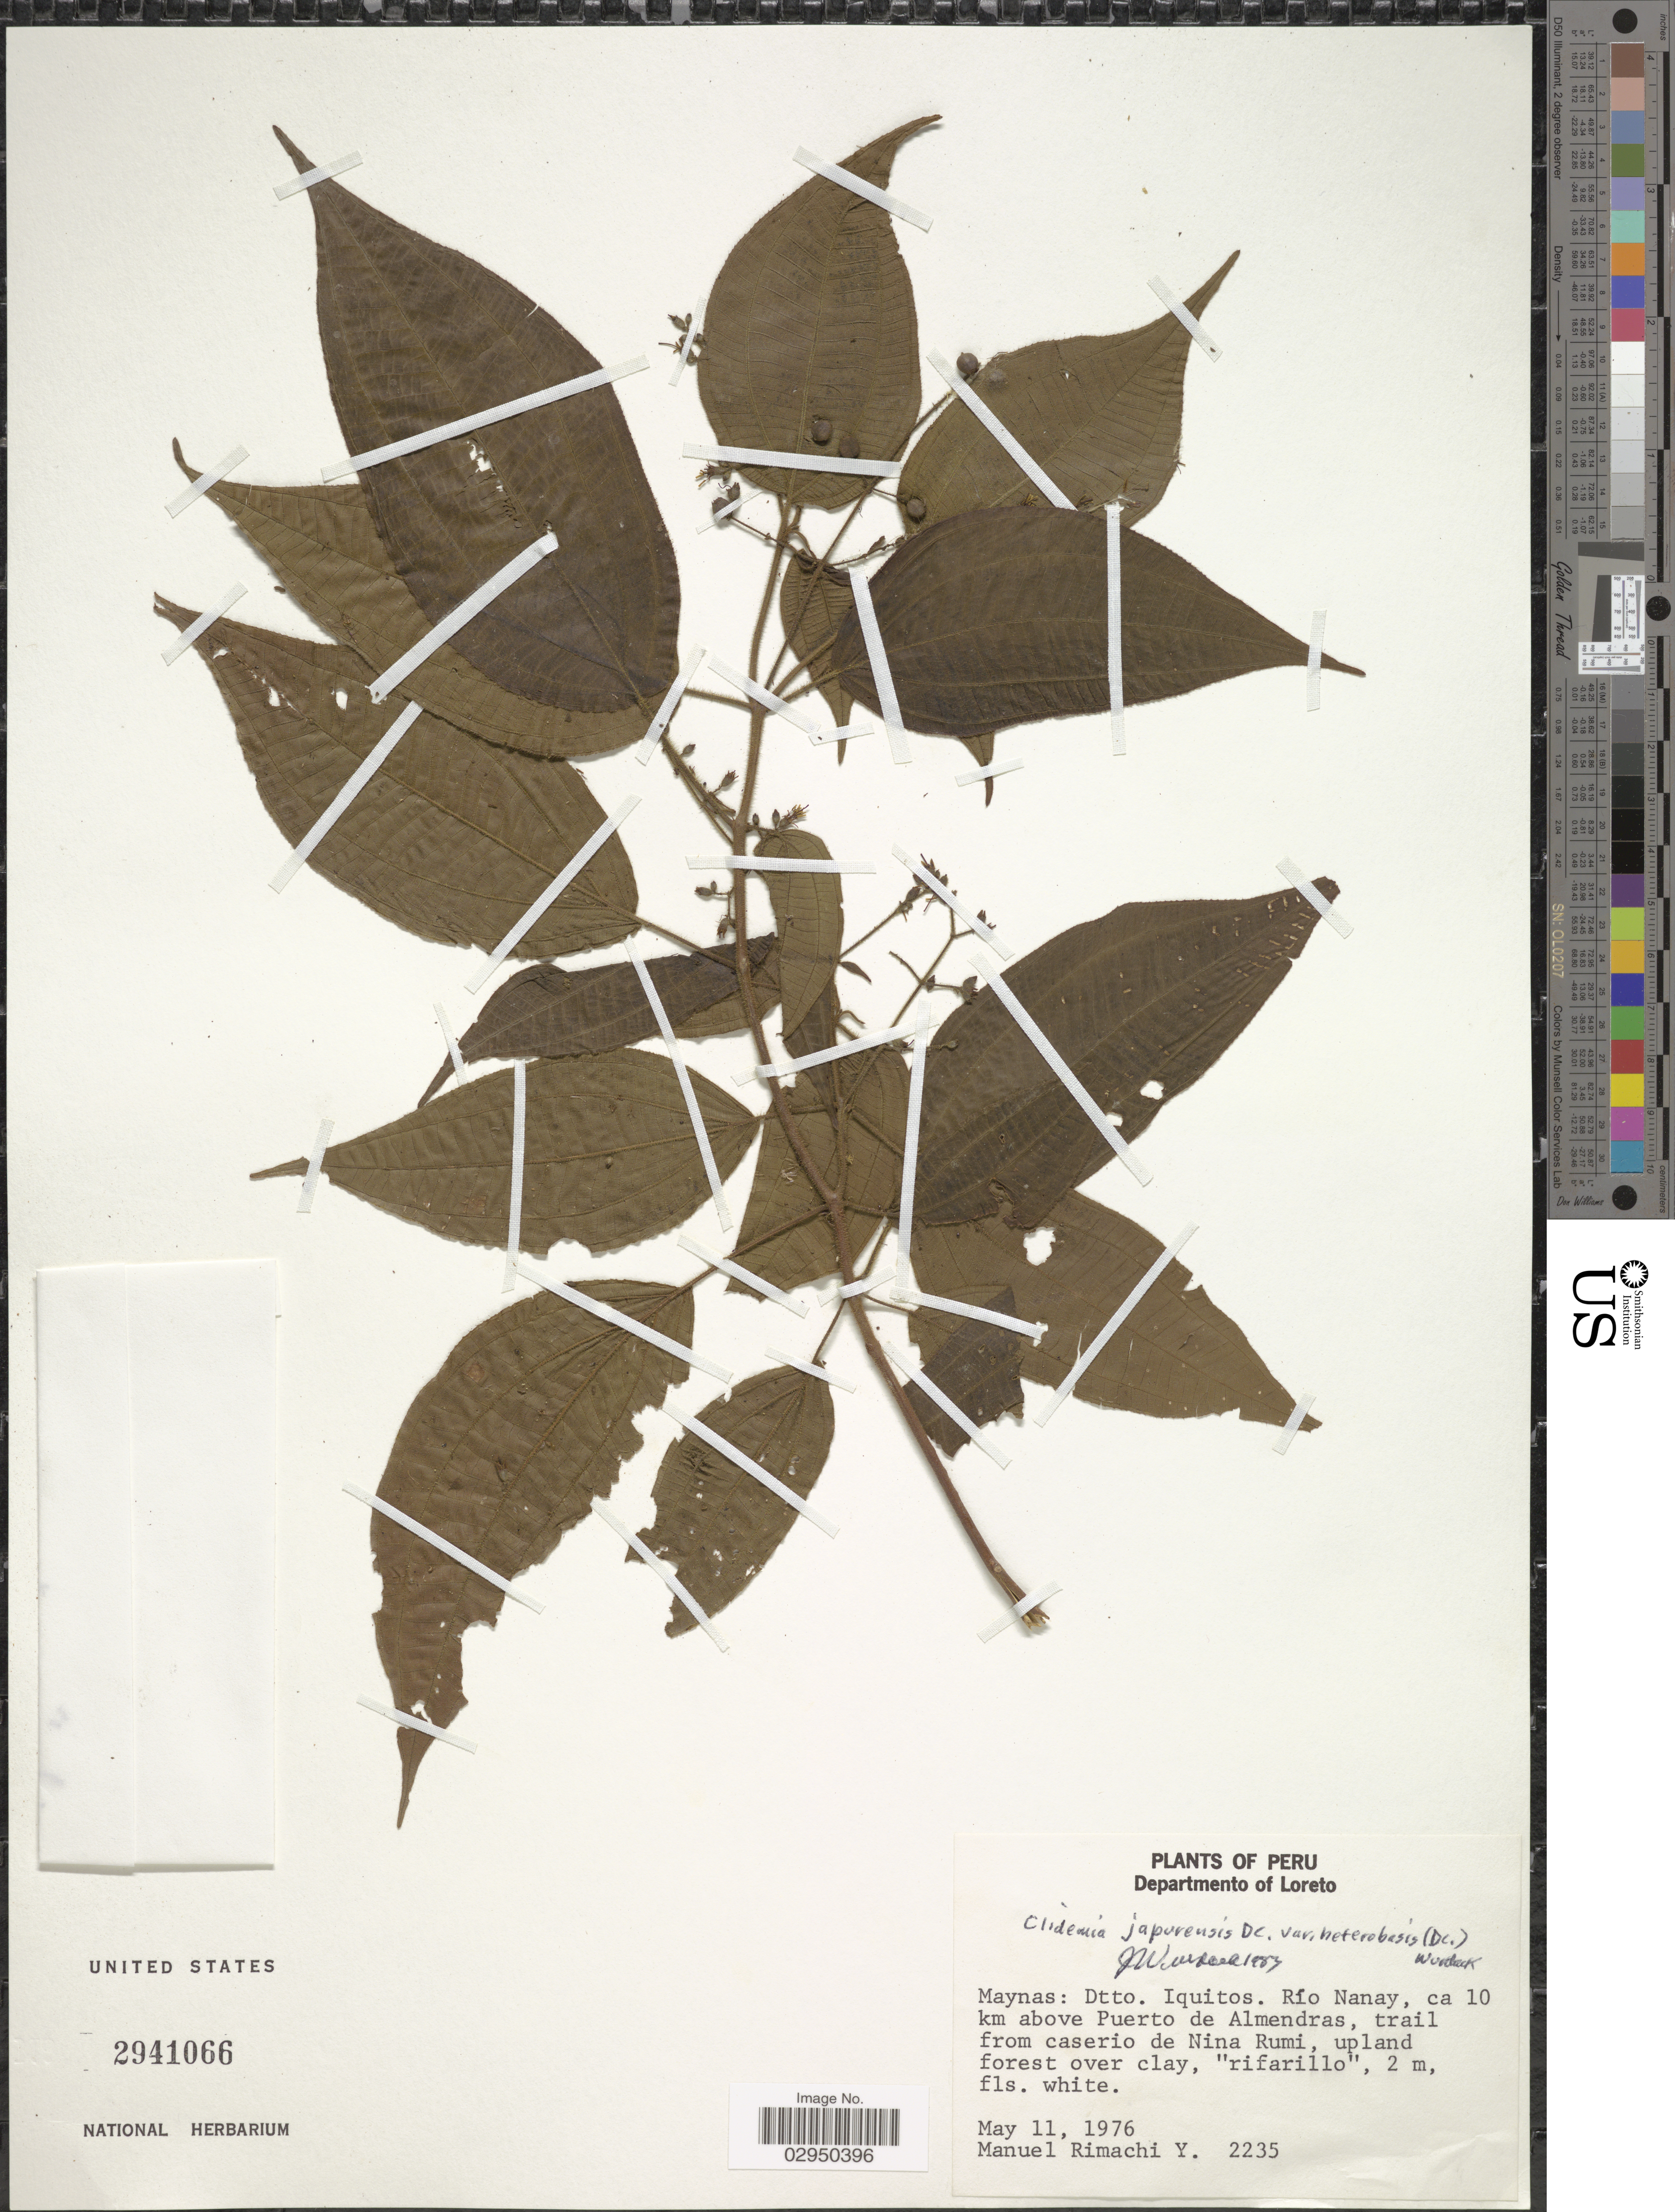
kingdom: Plantae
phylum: Tracheophyta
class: Magnoliopsida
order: Myrtales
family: Melastomataceae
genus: Clidemia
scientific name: Clidemia japurensis var. heterobasis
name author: (DC.) Wurdack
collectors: M. Rimachi Y.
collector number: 2235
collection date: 1976-05-11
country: Peru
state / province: Loreto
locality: Departmento of Loreto. Maynas: Dtto. Iquitos. Río Nanay, ca 10 km above Puerto de Almendras, trail from caserio de Nina Rumi, upland forest over caly.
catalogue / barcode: US 2941066